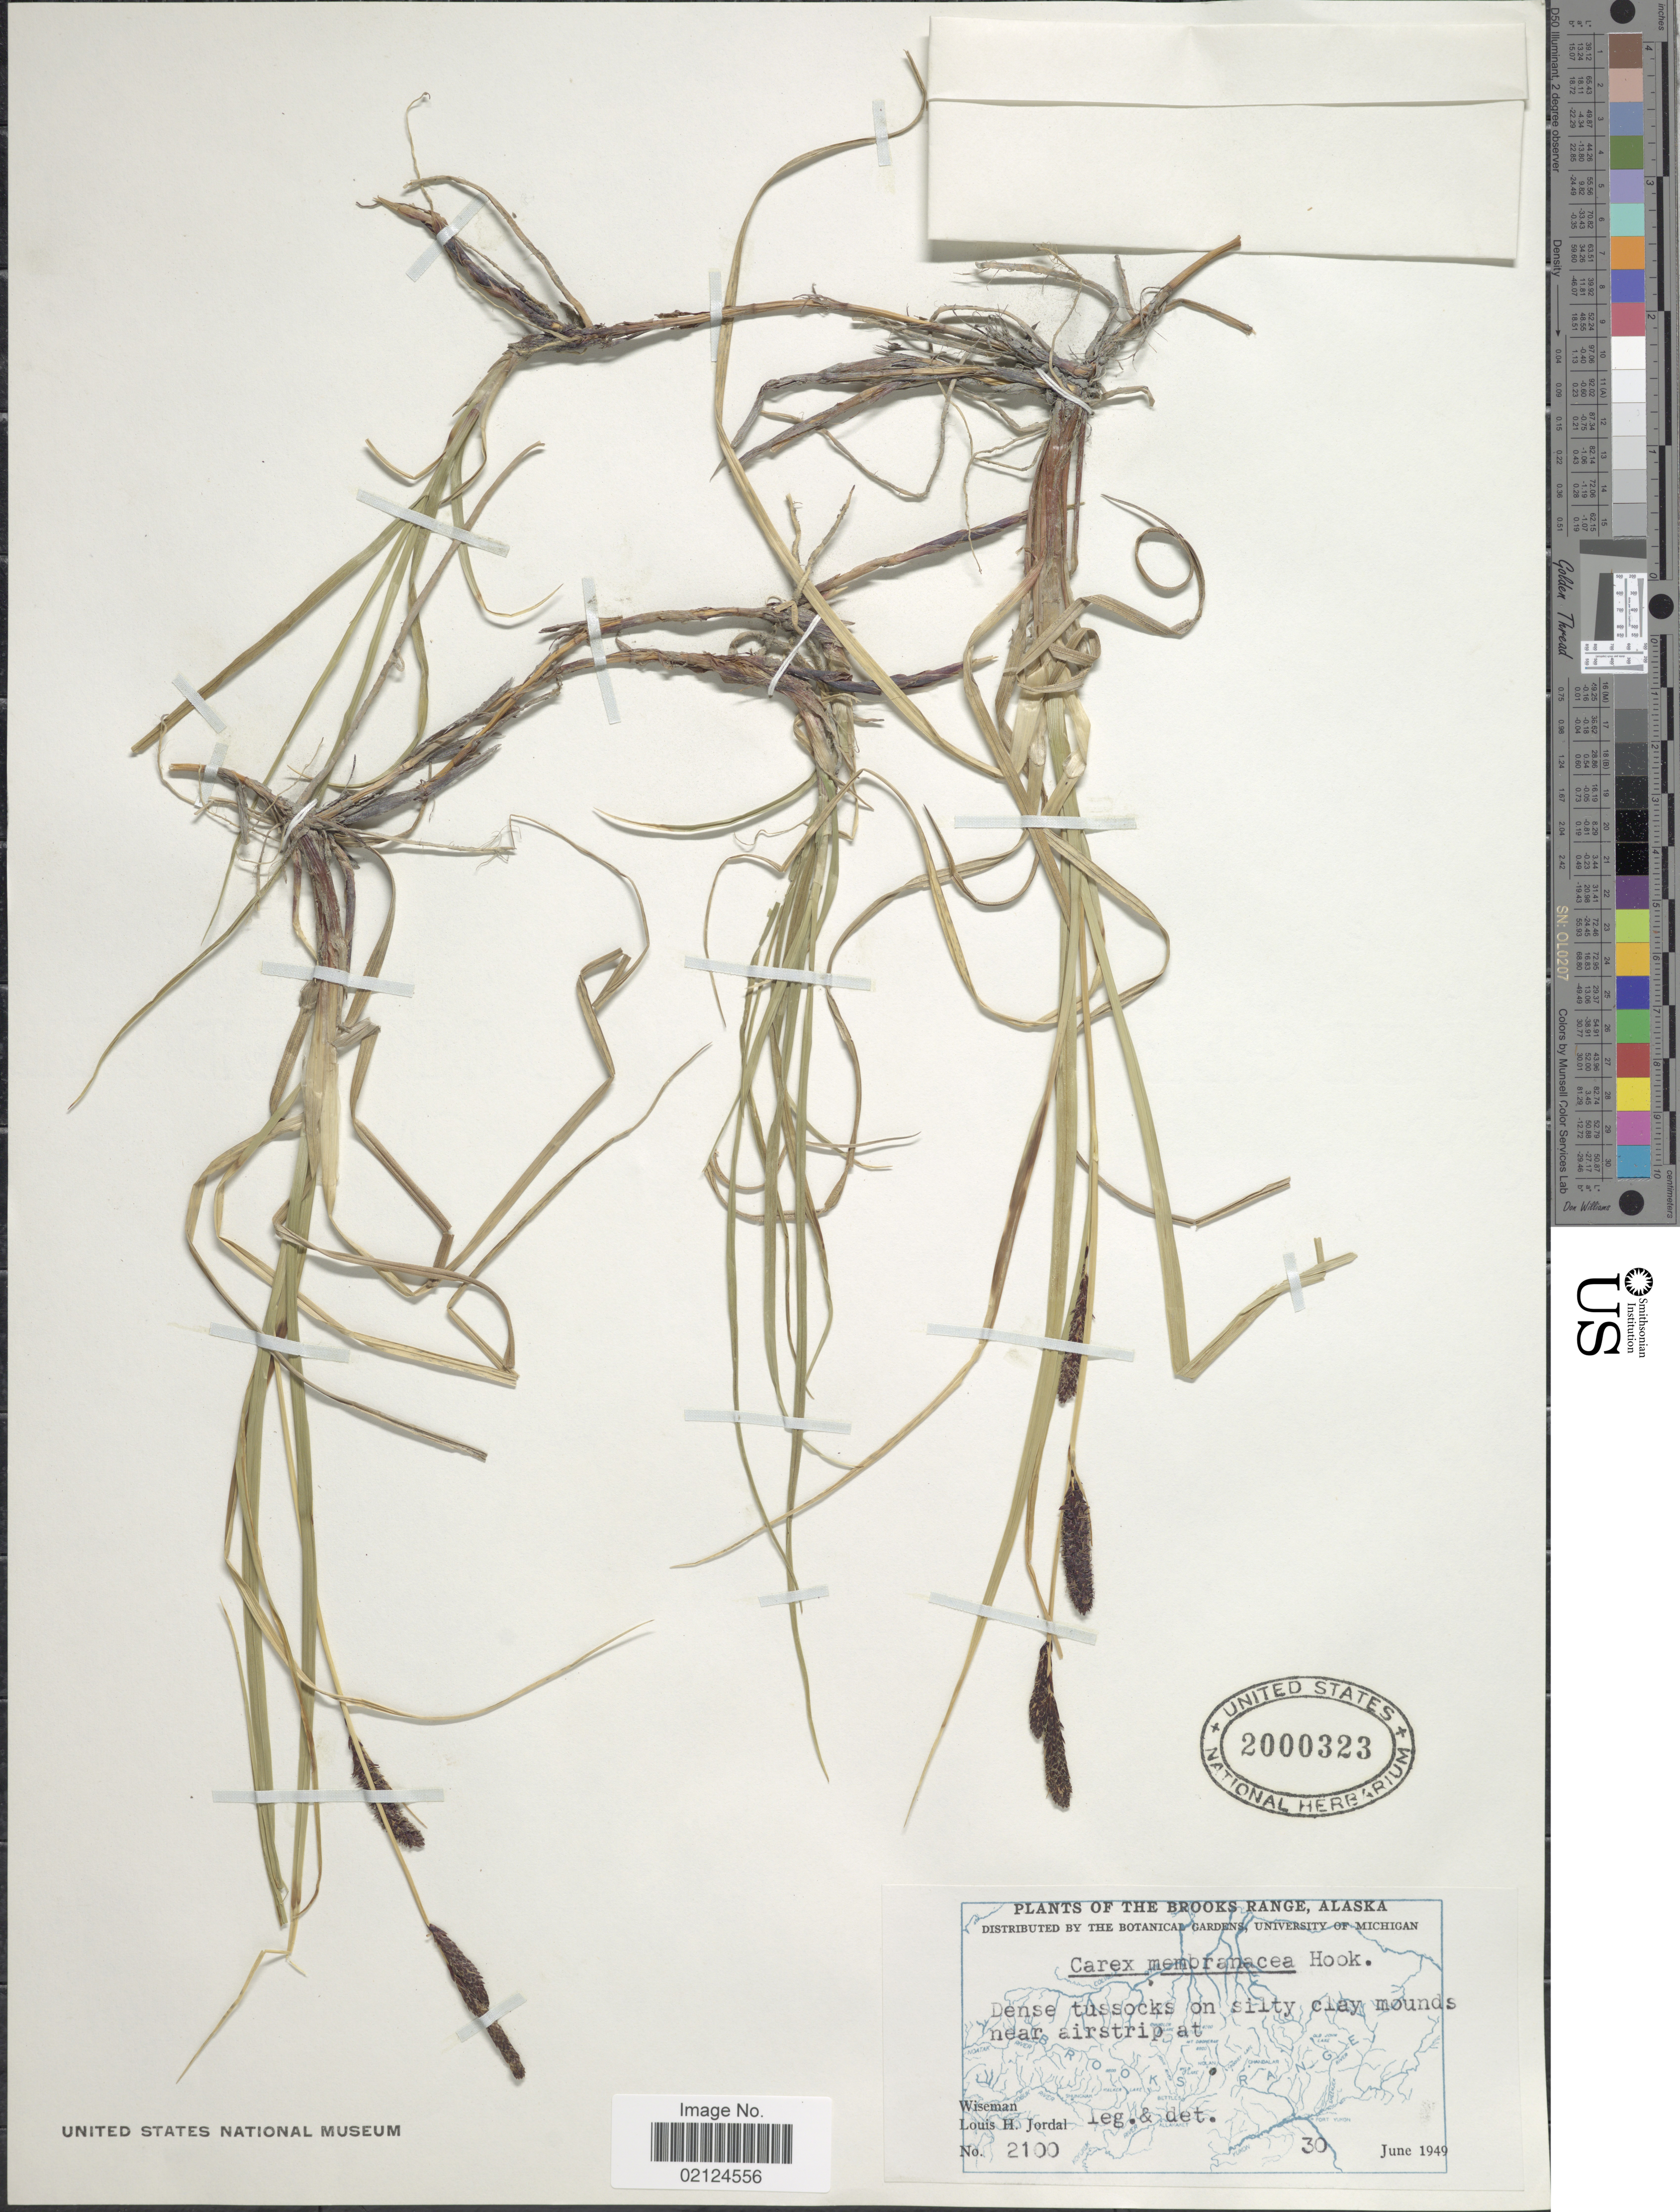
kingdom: Plantae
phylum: Tracheophyta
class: Liliopsida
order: Poales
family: Cyperaceae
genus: Carex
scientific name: Carex membranacea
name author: Hook.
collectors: L. Jordal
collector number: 2100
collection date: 1949-06-30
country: United States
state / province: Alaska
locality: Brooks Range, near airstrip at Wiseman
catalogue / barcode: US 2000323